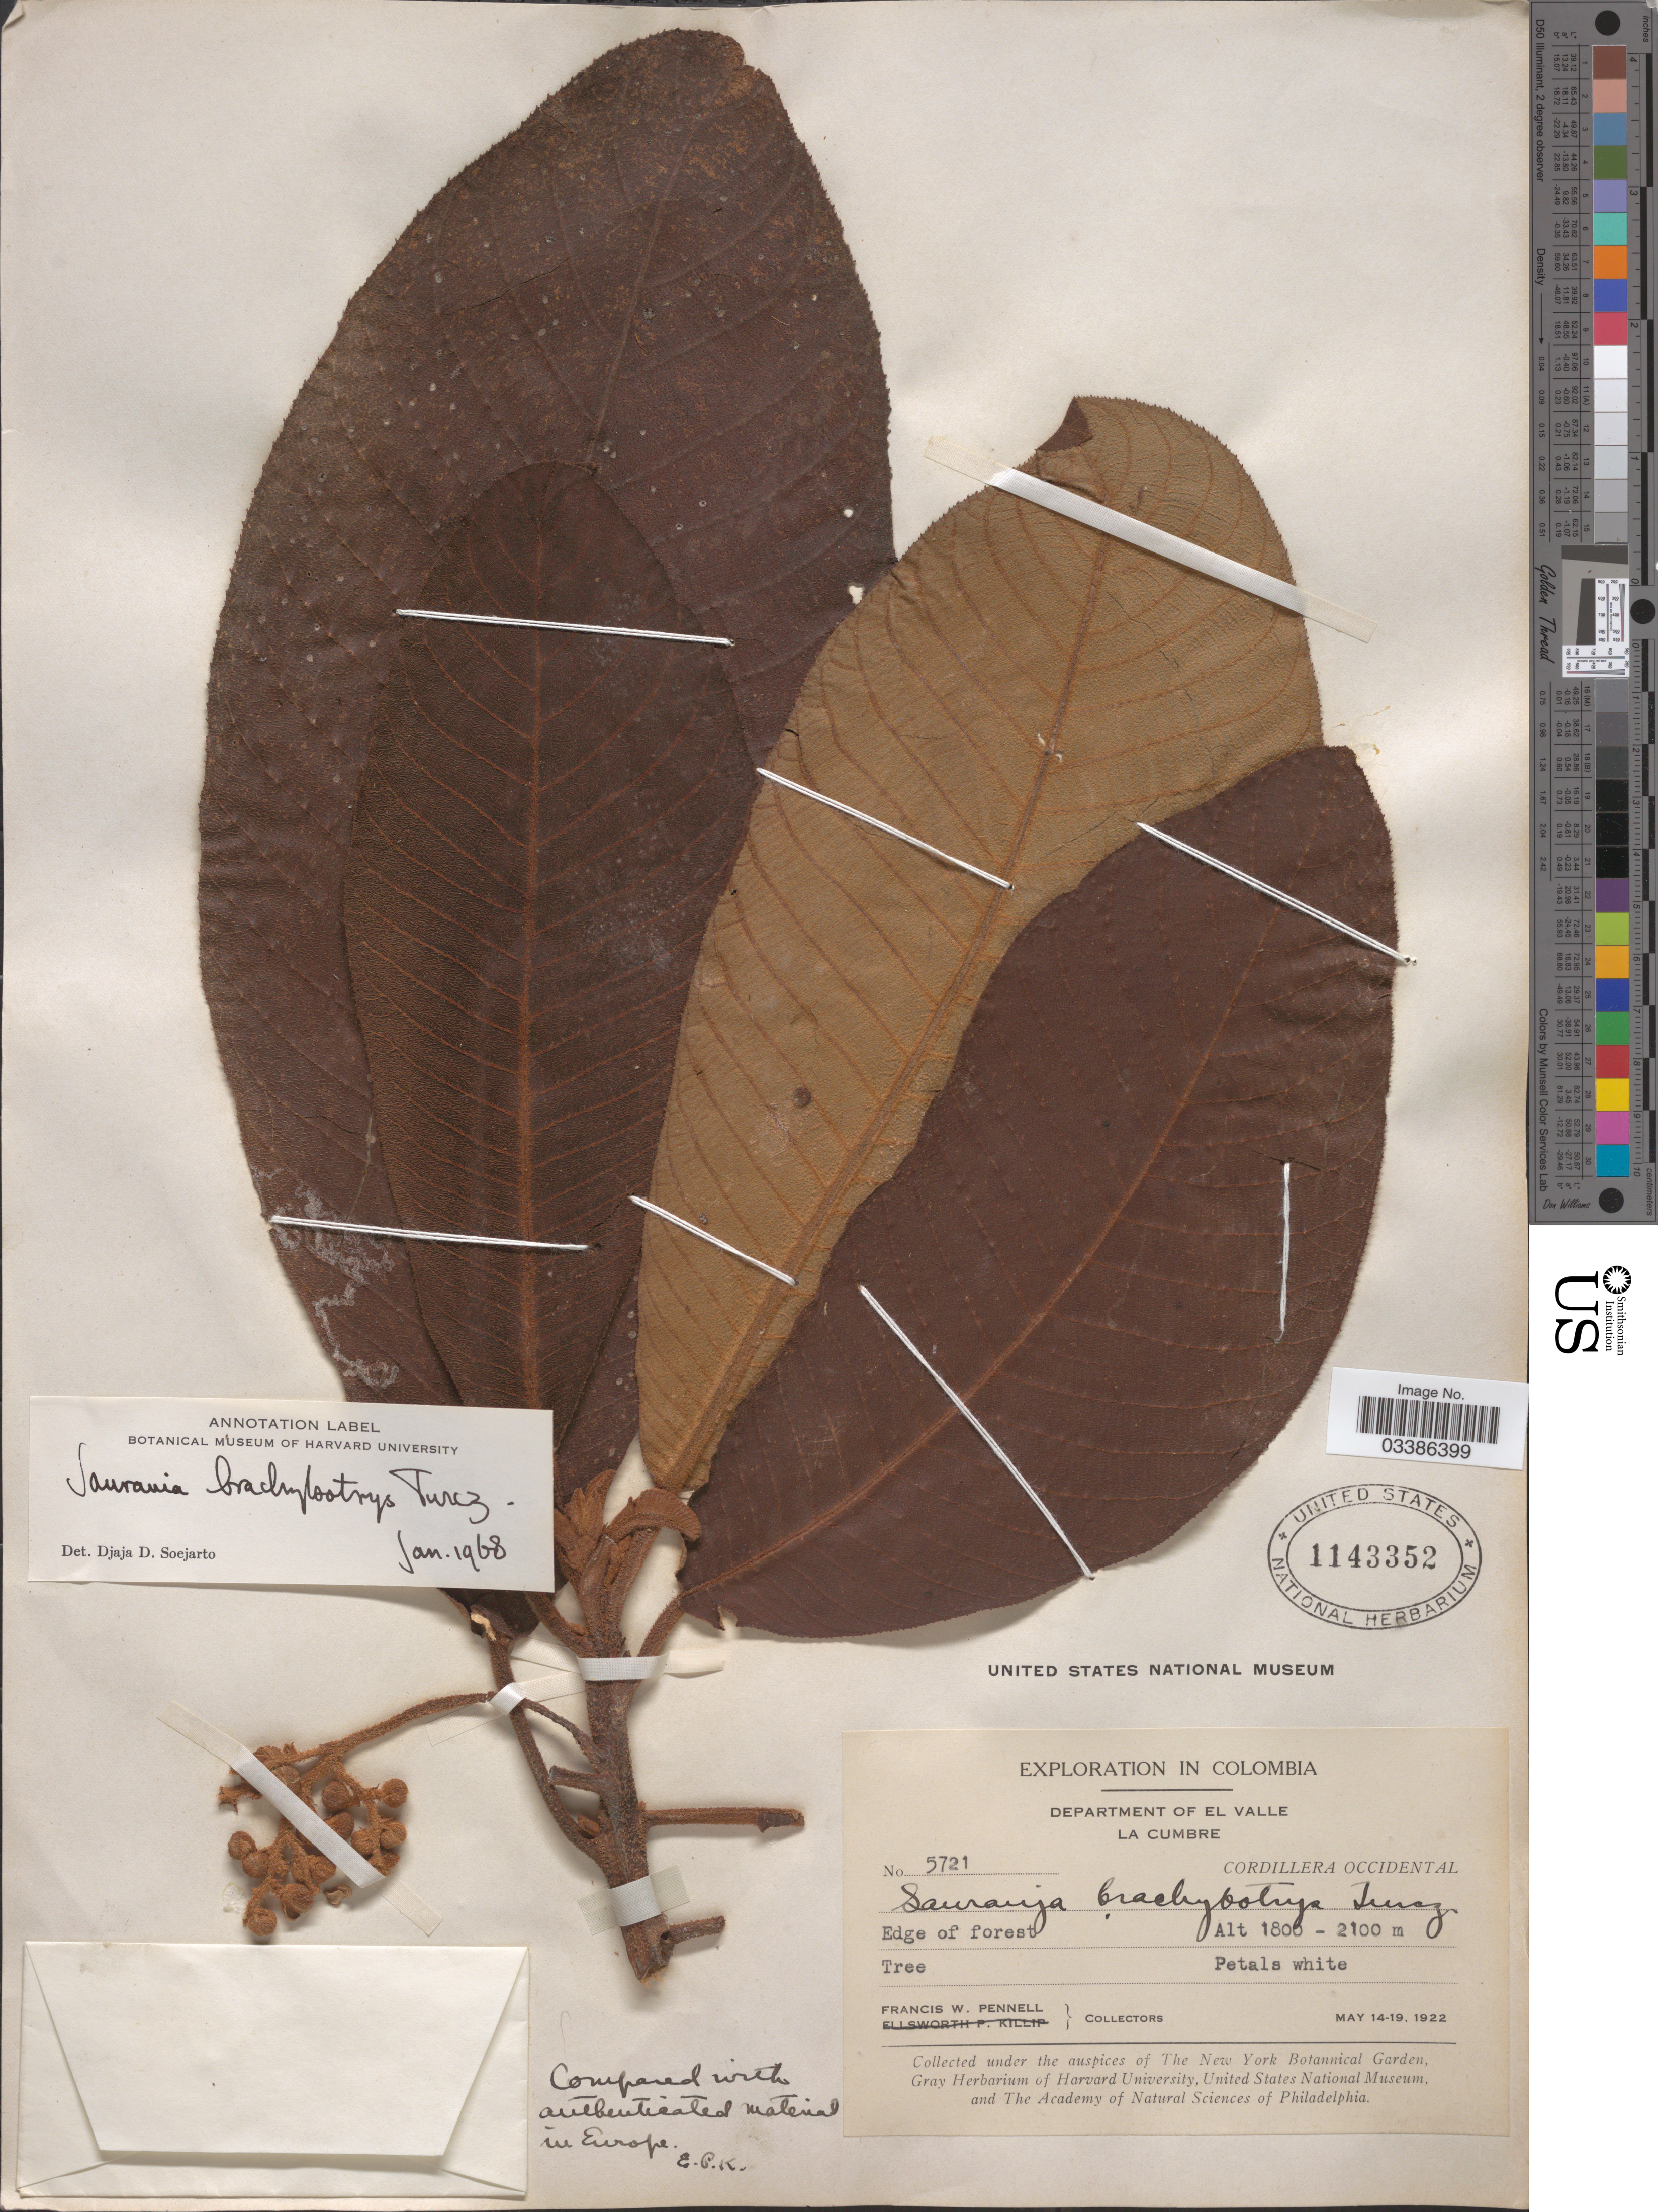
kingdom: Plantae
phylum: Tracheophyta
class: Magnoliopsida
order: Ericales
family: Actinidiaceae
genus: Saurauia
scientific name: Saurauia brachybotrys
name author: Turcz.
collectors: F. W. Pennell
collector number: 5721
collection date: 1922-05-14/1922-05-19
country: Colombia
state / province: Valle del Cauca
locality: Department of El Valle. La Cumbre. Cordillera Occidental. Edge of forest.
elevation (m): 1800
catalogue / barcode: US 1143352